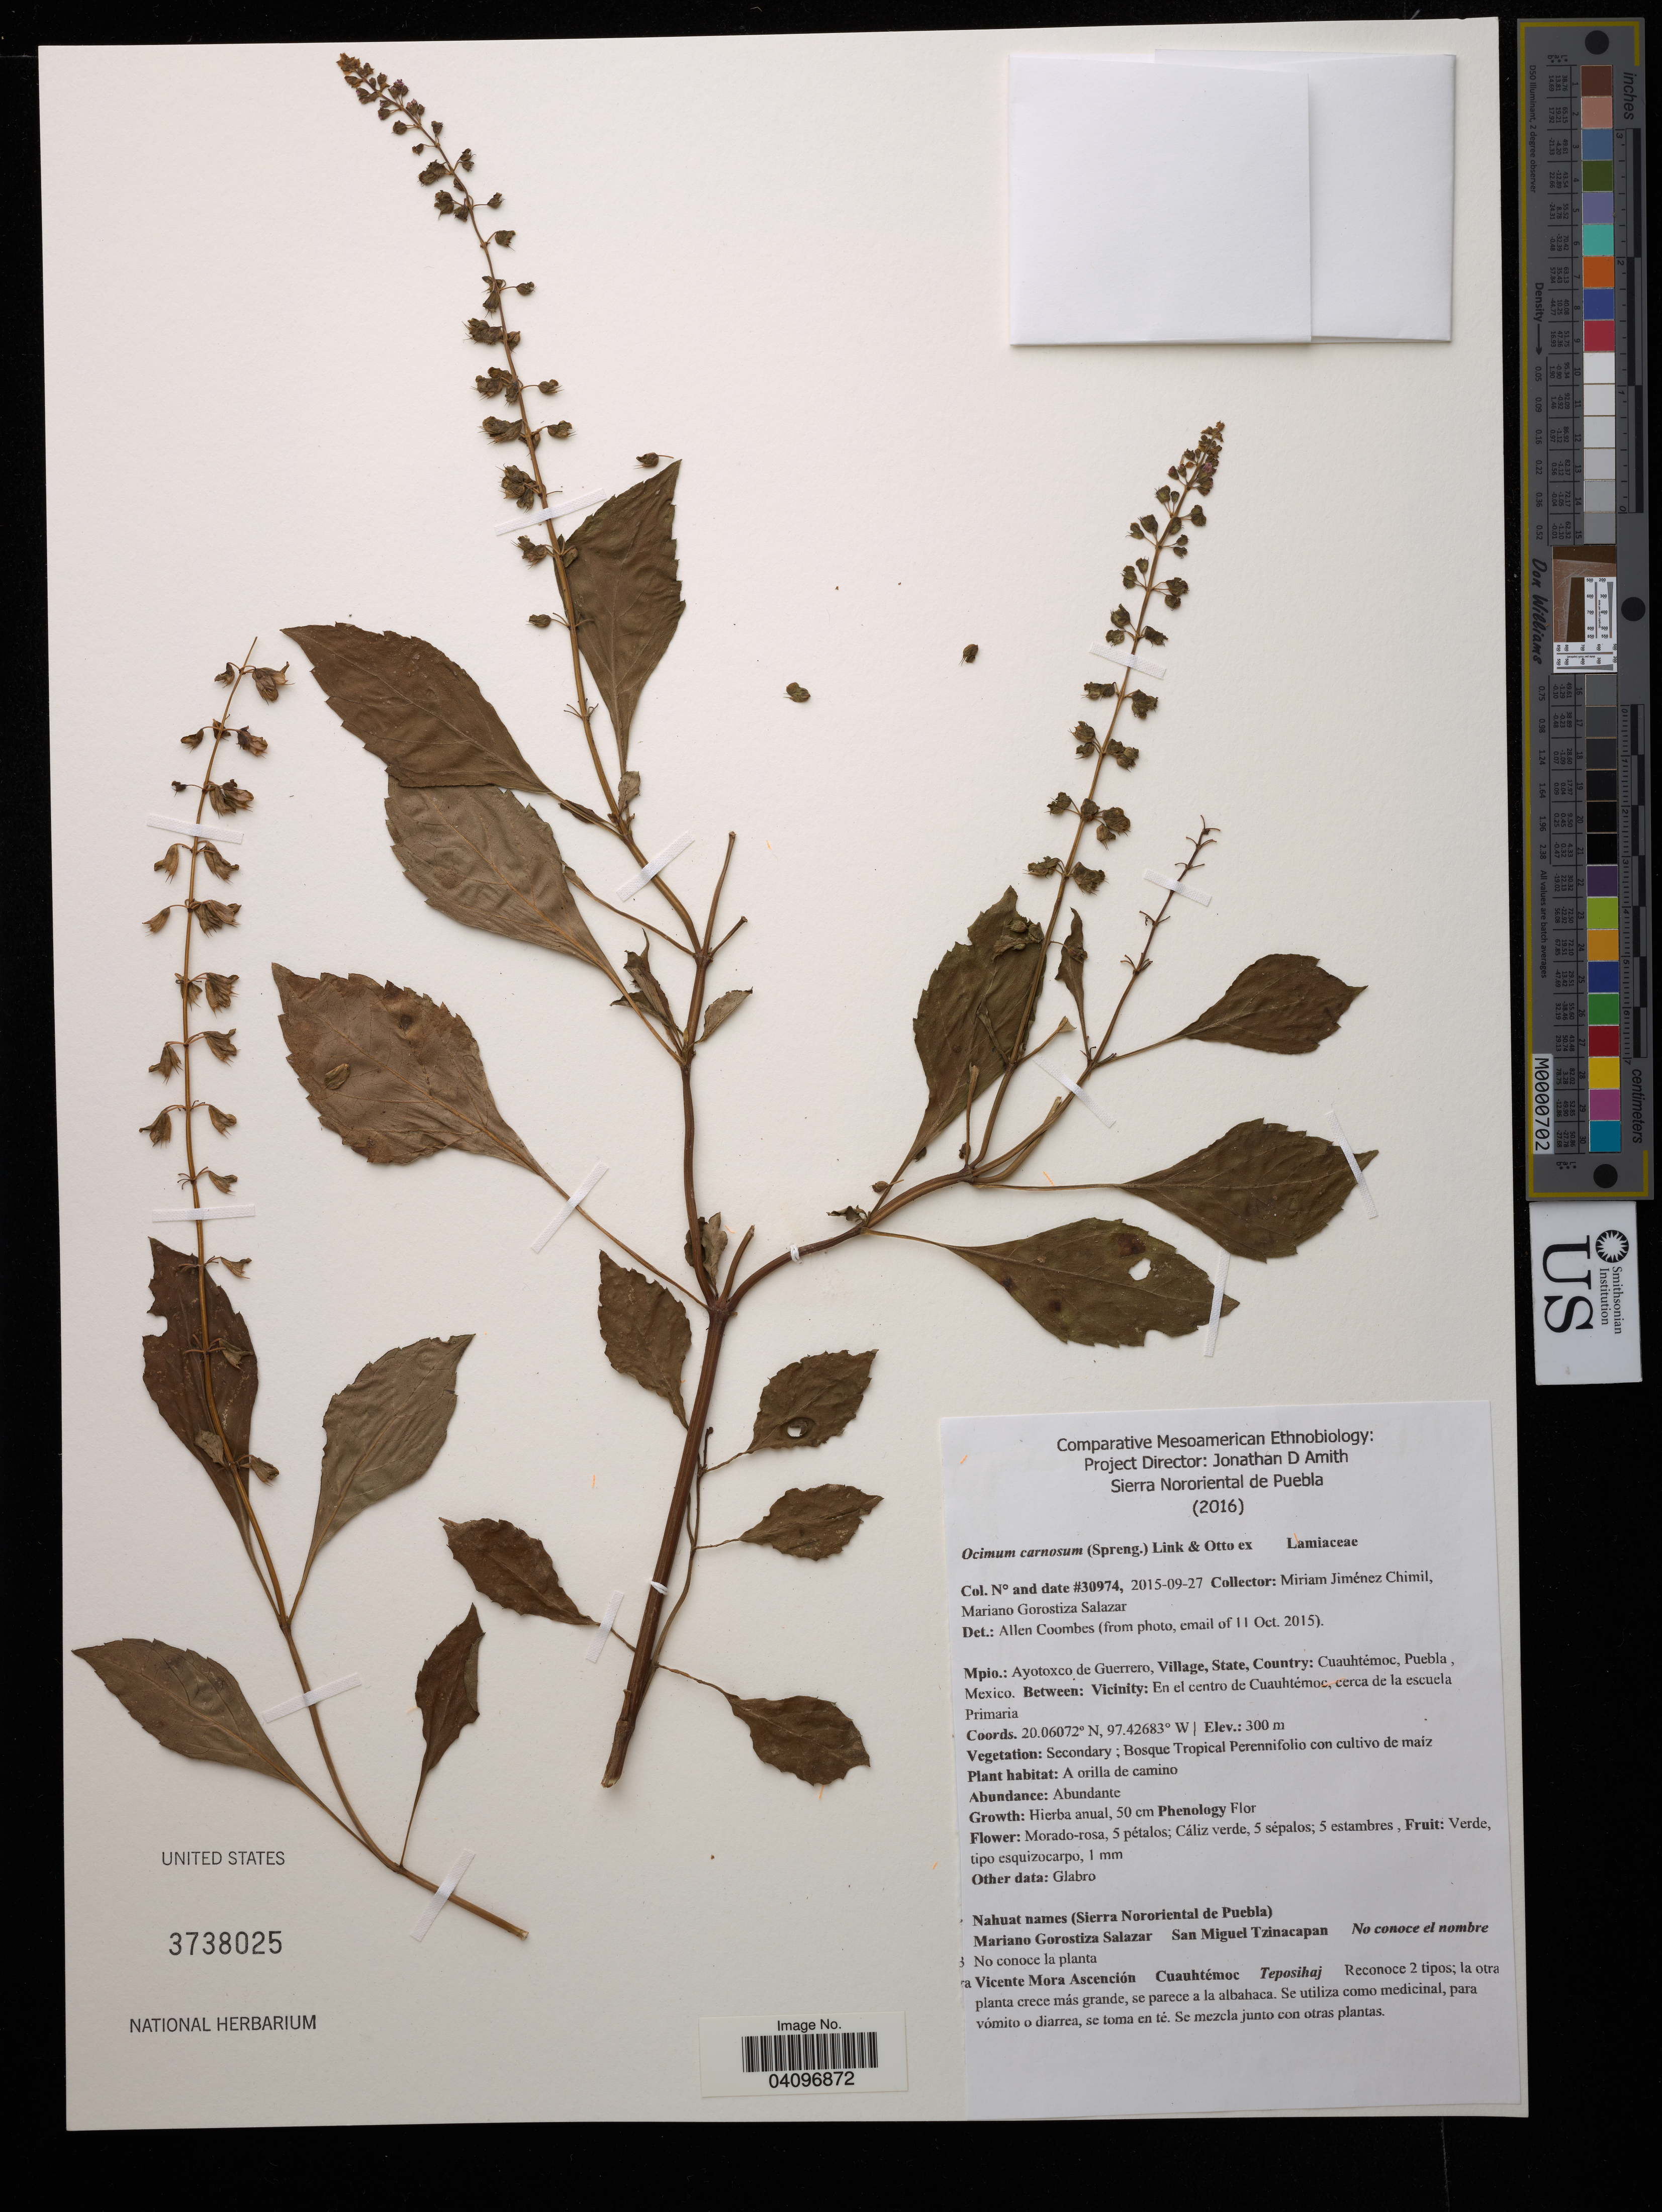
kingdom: Plantae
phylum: Tracheophyta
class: Magnoliopsida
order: Lamiales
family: Lamiaceae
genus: Ocimum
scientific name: Ocimum carnosum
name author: (Spreng.) Link & Otto ex Benth.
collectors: M. Jiménez Chimil & M. Gorostiza S.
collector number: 30974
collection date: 2015-09-27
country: Mexico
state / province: Puebla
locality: Mpio.: Ayotoxo de Guerrero. Cuauhtémoc. Vicinity: En el centro de Cuauhtémoc, cerca de la escuela Primaria.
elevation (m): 300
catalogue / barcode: US 3738025